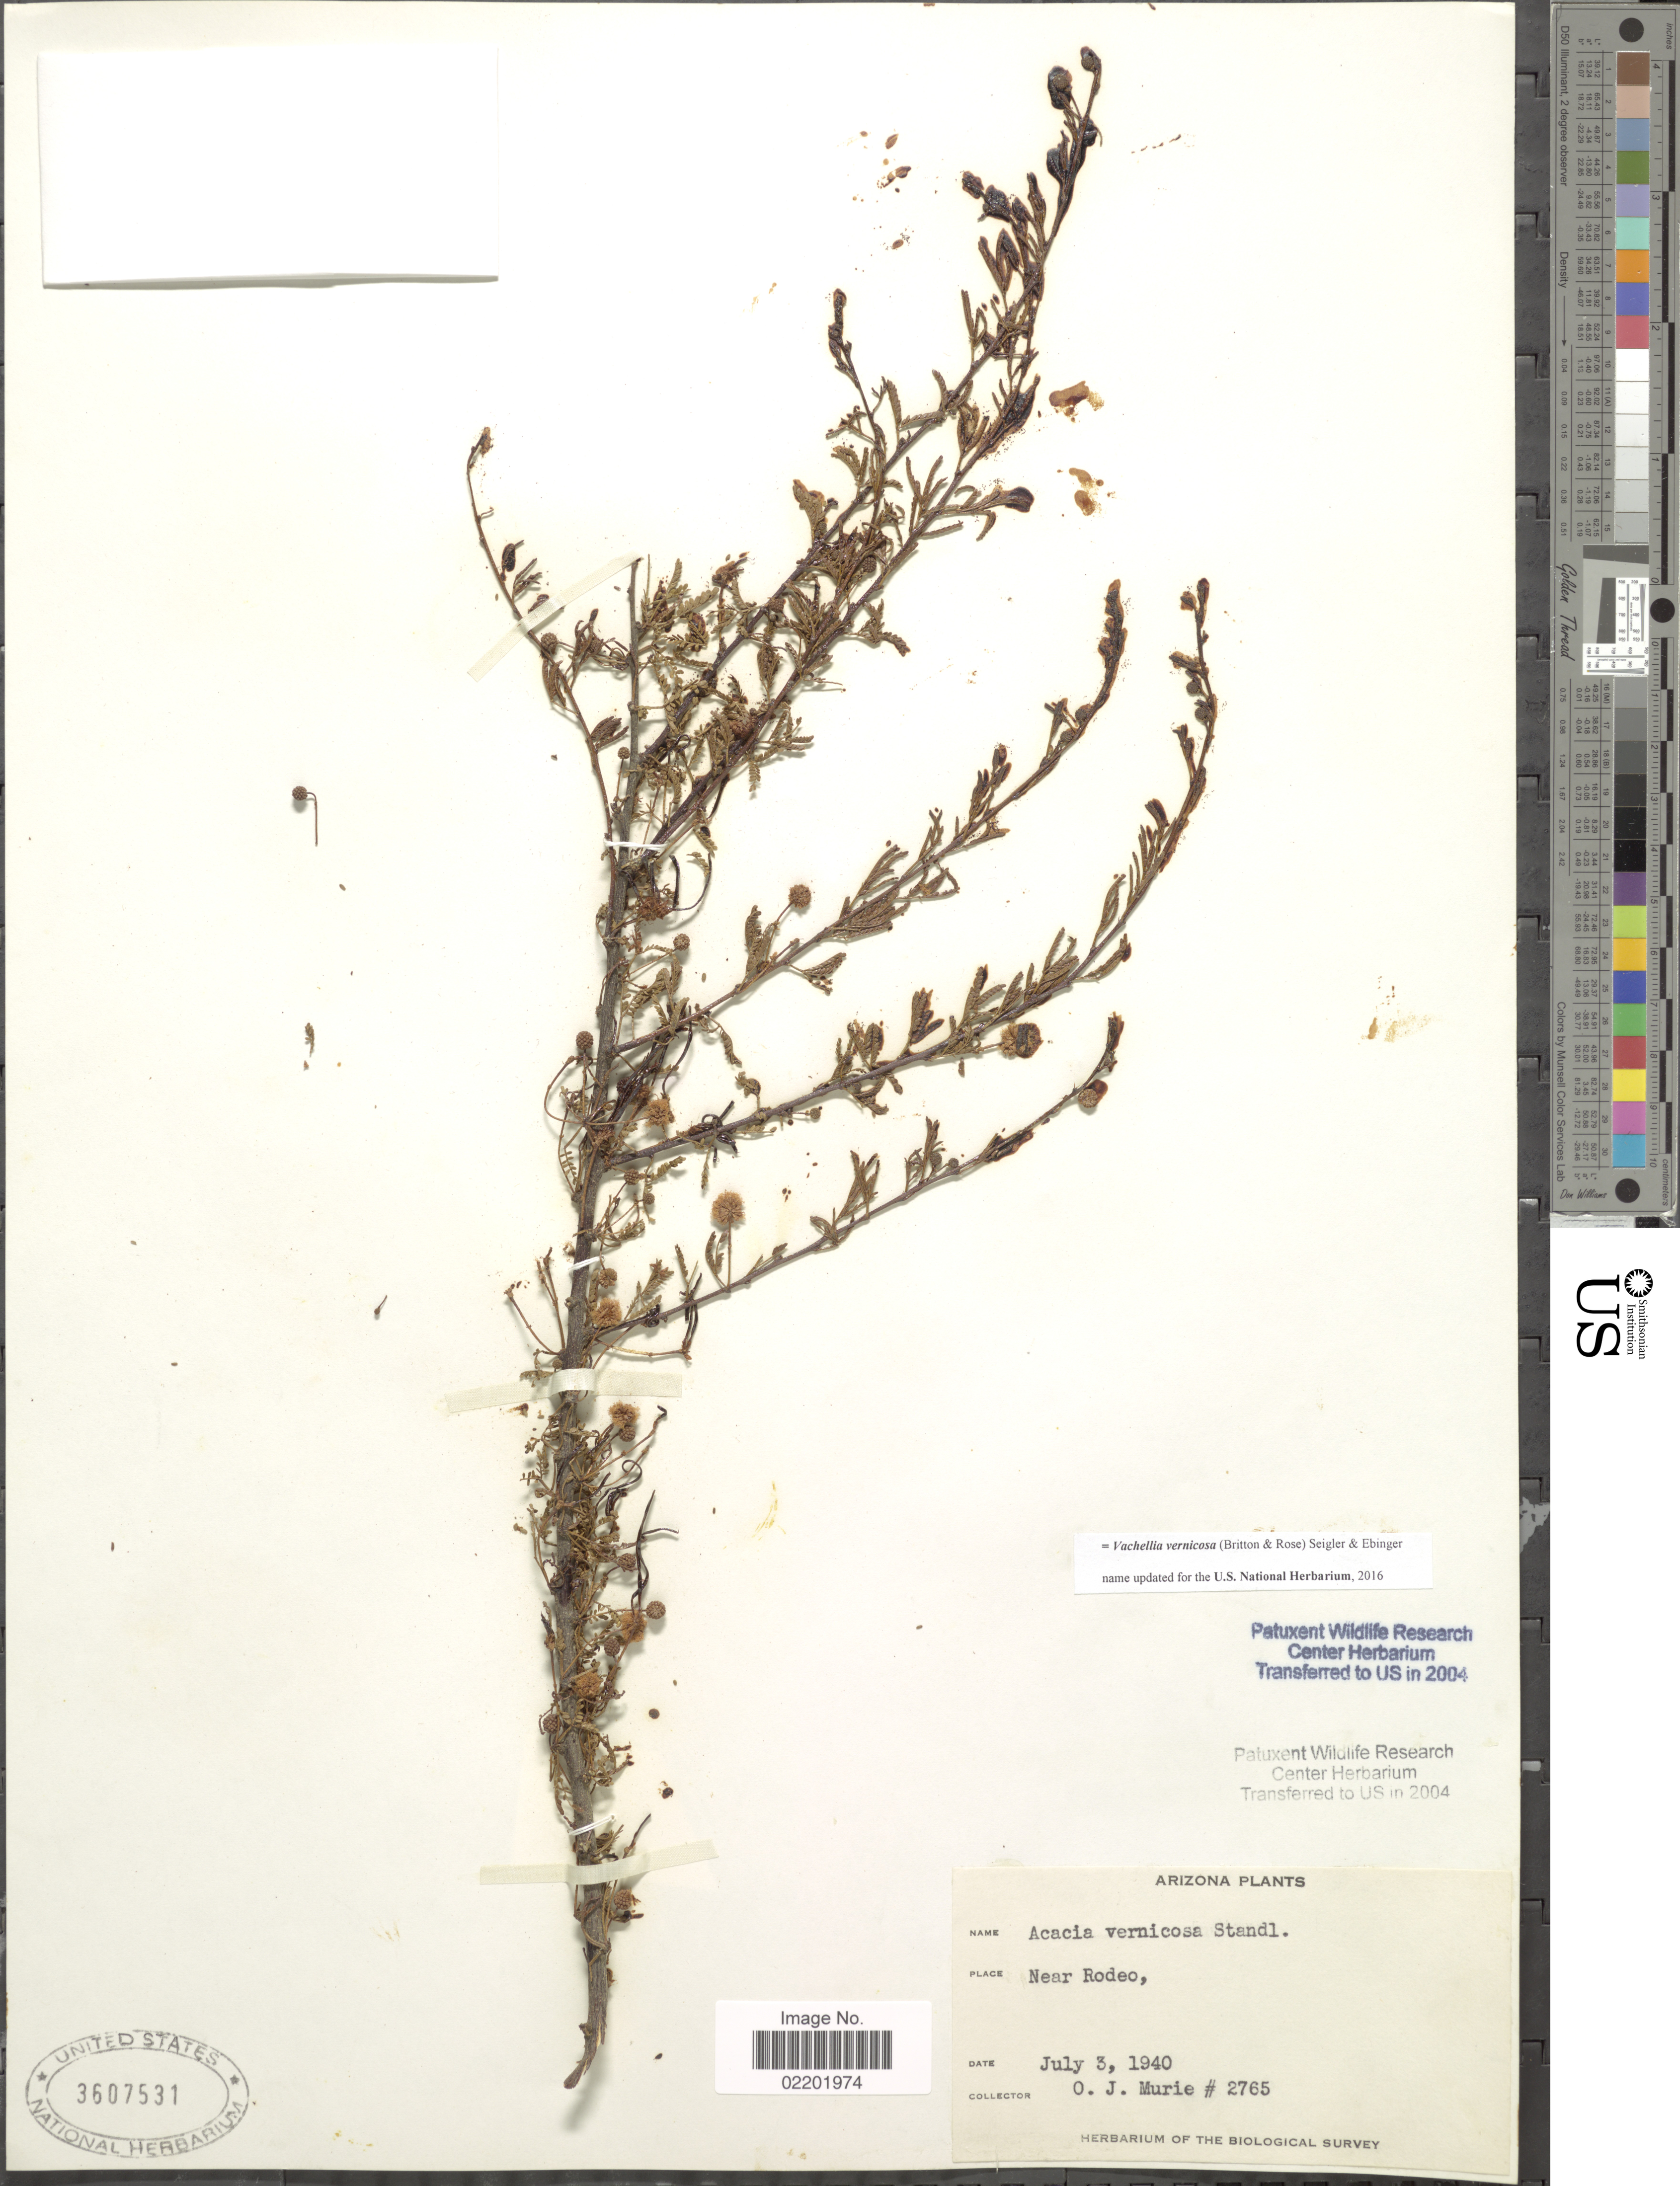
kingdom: Plantae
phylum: Tracheophyta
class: Magnoliopsida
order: Fabales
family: Fabaceae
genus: Vachellia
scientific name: Vachellia vernicosa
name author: (Britton & Rose) Seigler & Ebinger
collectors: O. Murie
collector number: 2765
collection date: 1940-07-03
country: United States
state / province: Arizona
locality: Near Rodeo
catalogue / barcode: US 3607531